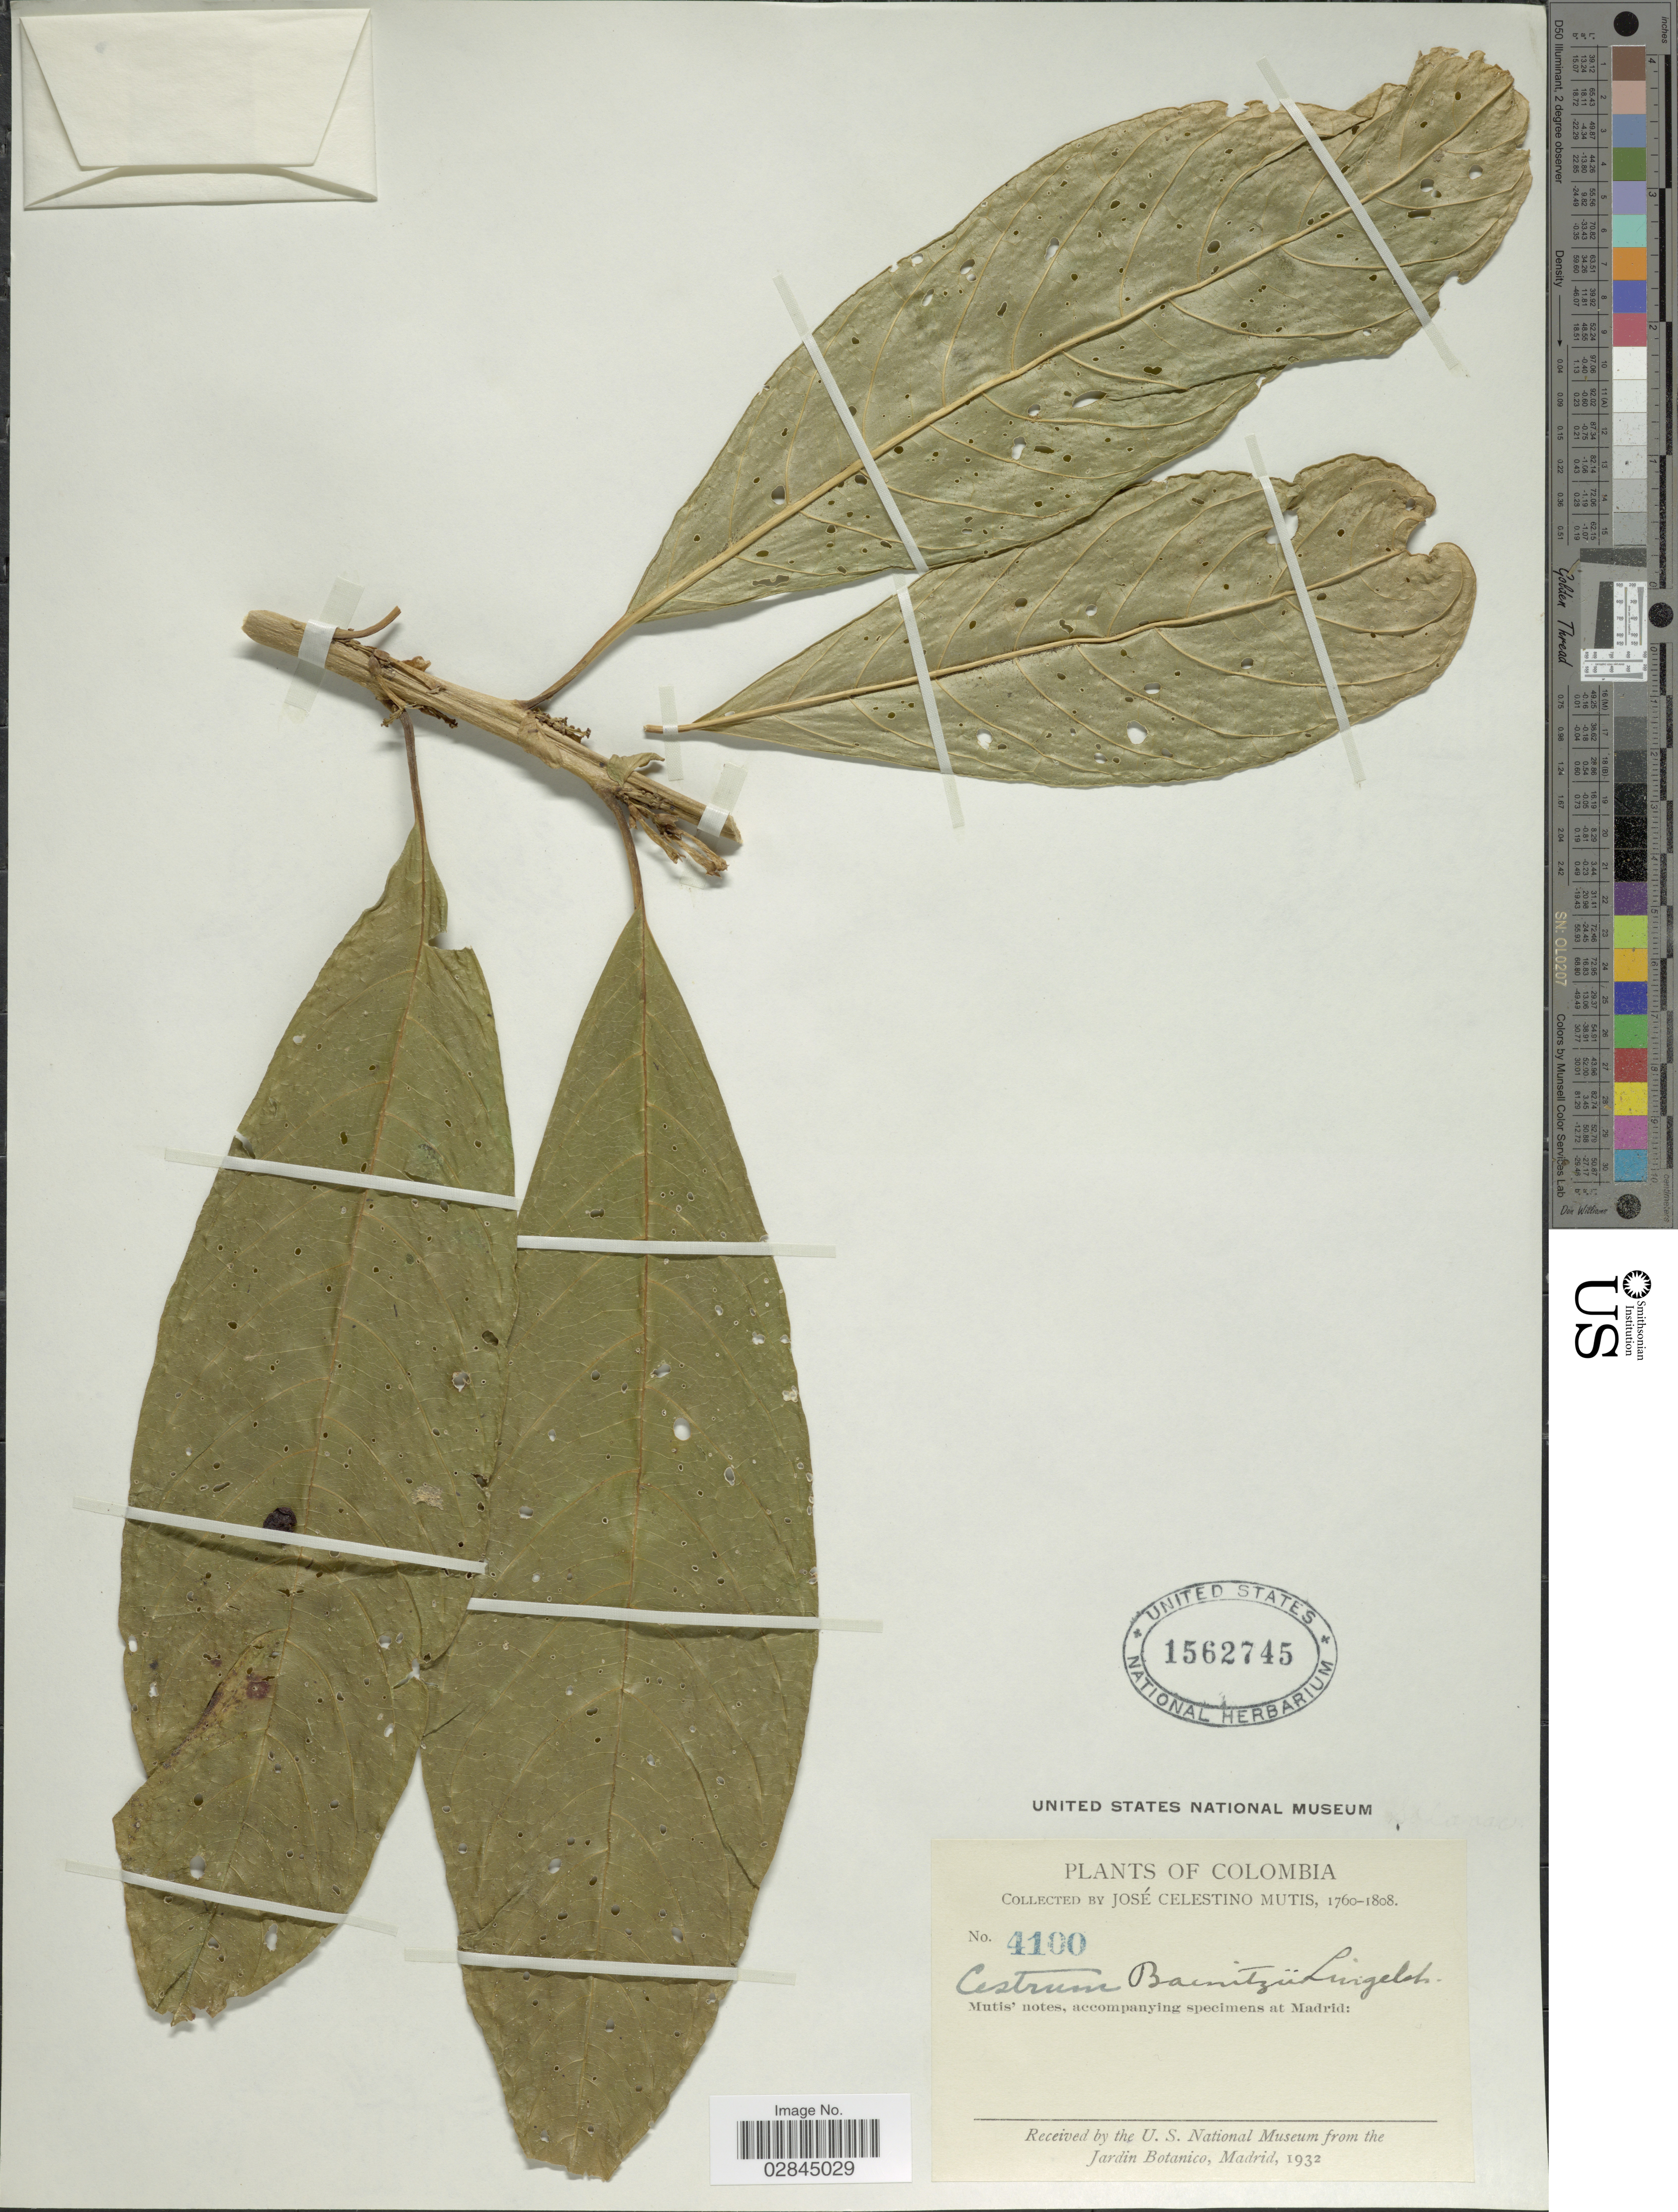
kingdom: Plantae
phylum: Tracheophyta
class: Magnoliopsida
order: Solanales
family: Solanaceae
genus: Cestrum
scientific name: Cestrum schlechtendahlii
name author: G. Don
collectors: J. C. B. Mutis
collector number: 4100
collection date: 1760/1808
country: Colombia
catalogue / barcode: US 1562745